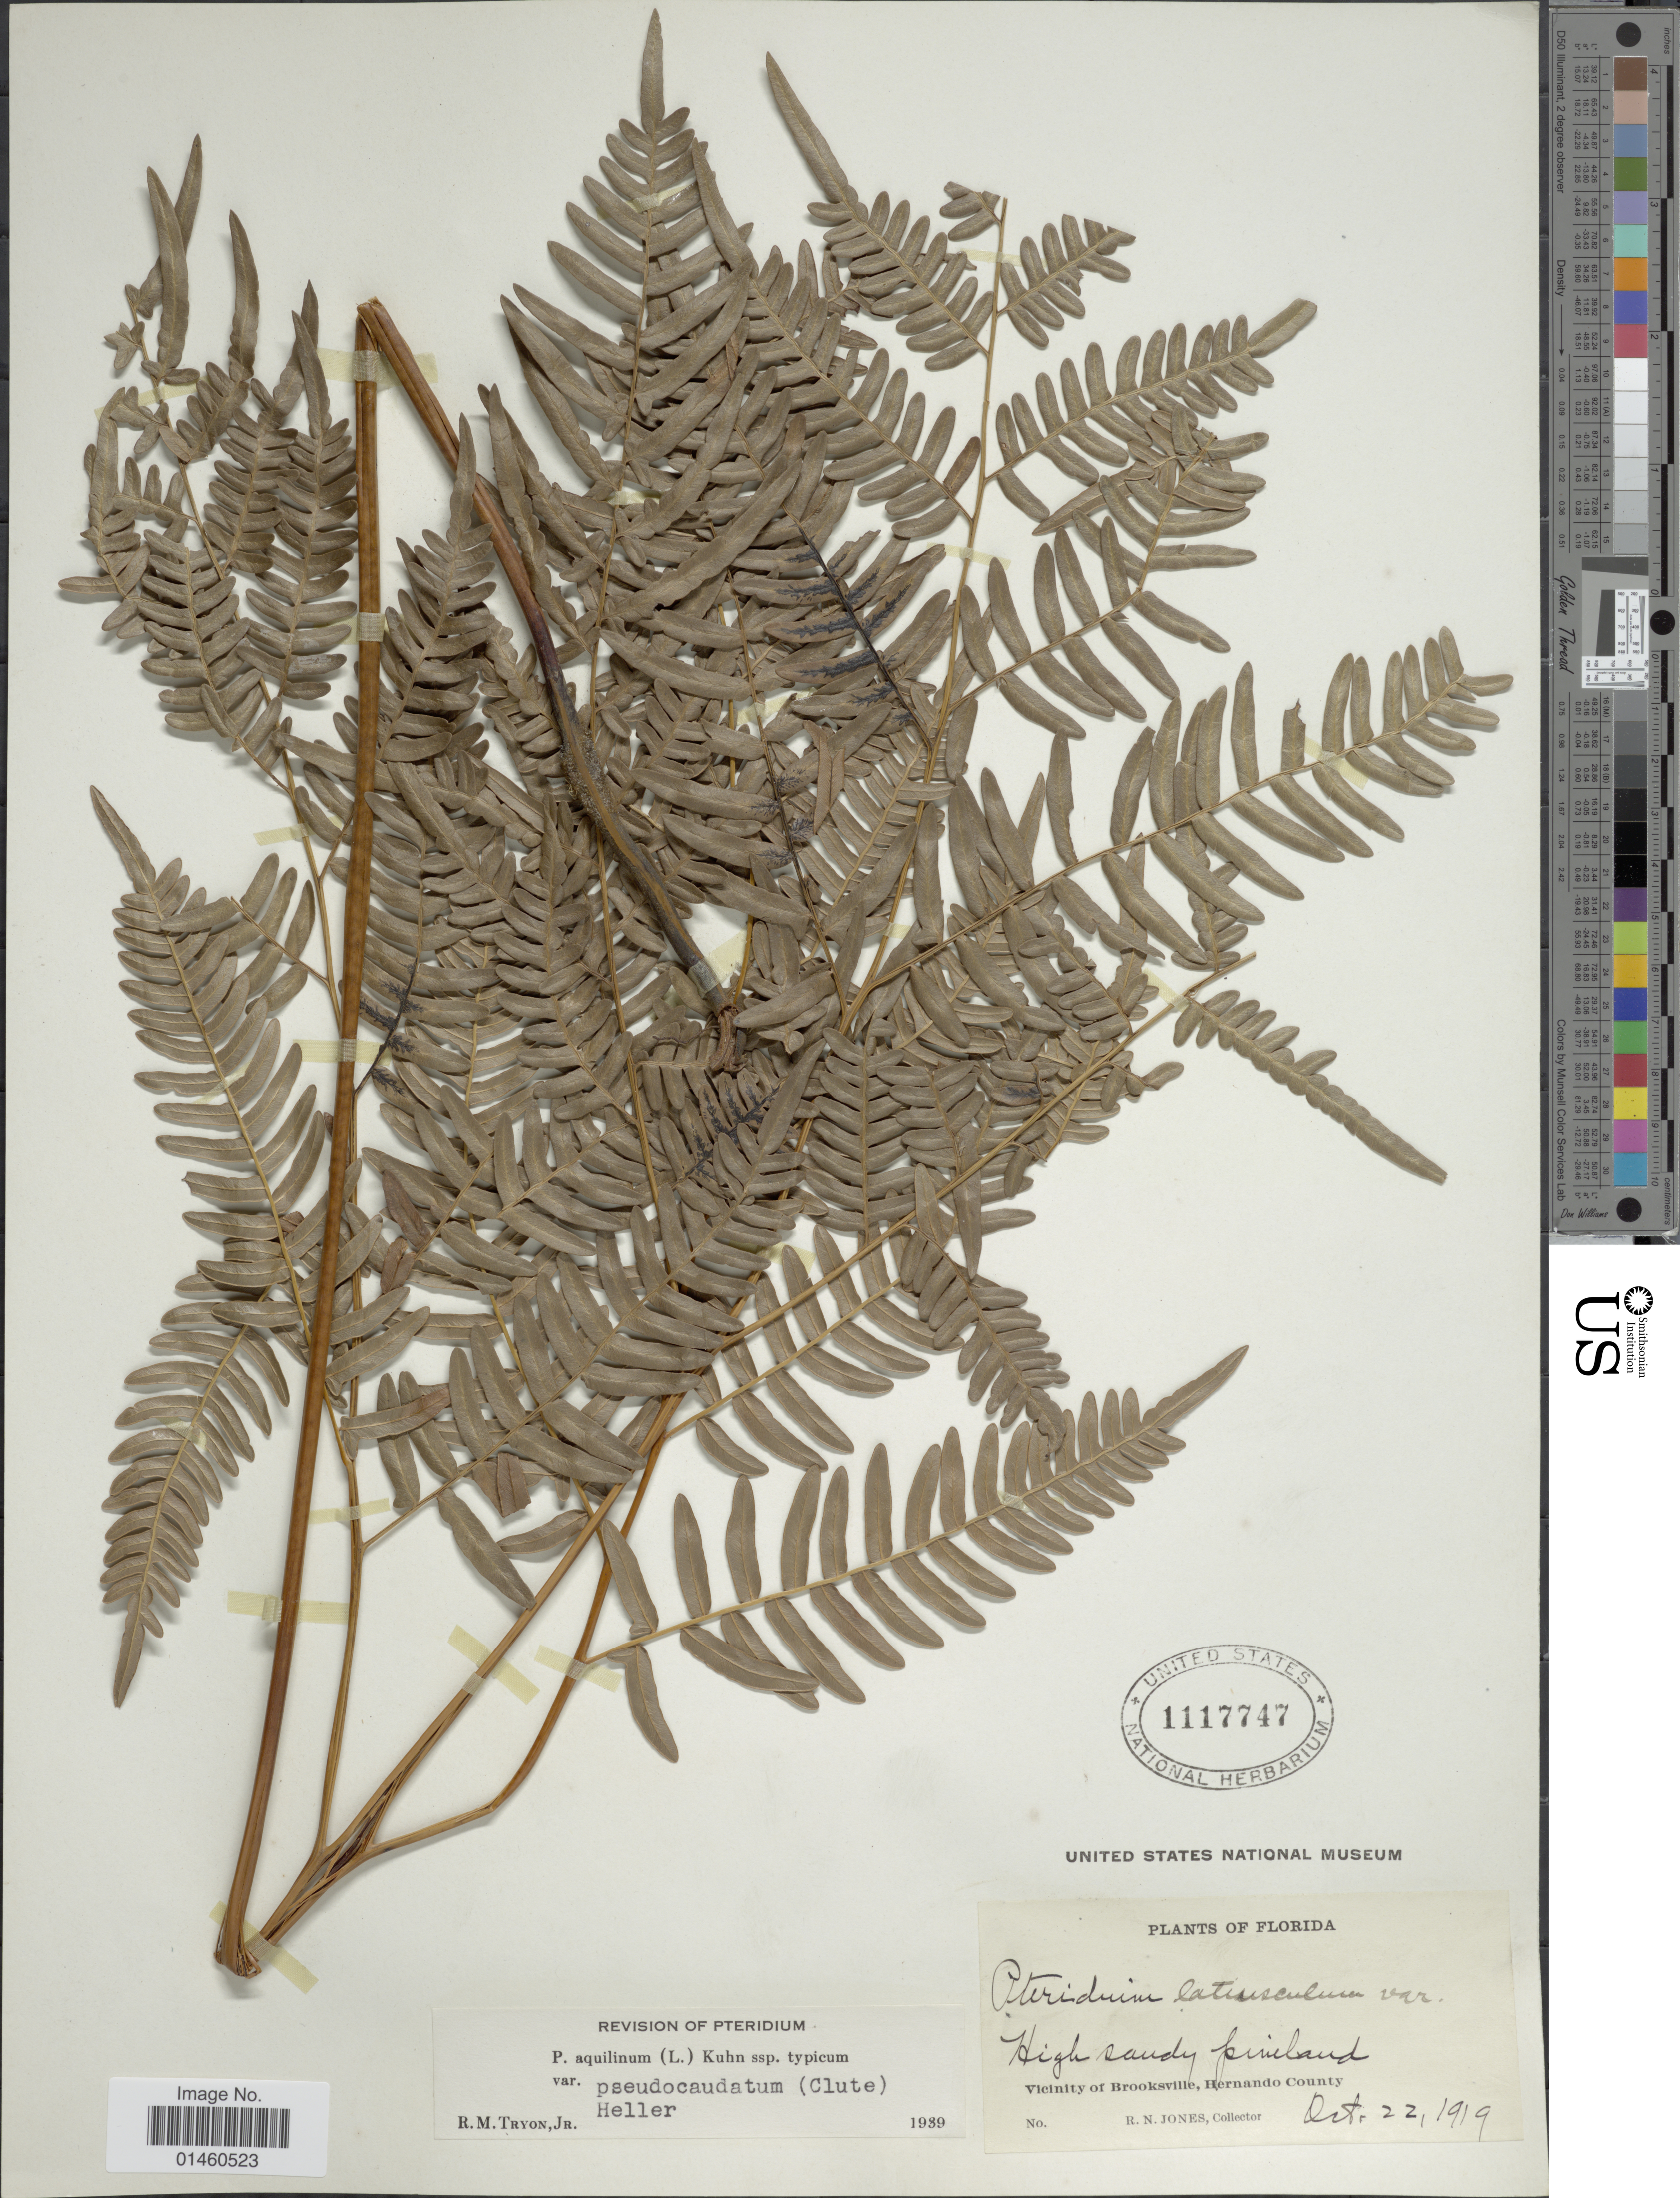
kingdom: Plantae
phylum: Tracheophyta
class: Polypodiopsida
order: Polypodiales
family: Dennstaedtiaceae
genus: Pteridium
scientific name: Pteridium aquilinum var. pseudocaudatum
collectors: R. N. Jones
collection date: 1919-10-22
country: United States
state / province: Florida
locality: Vicinity of Brooksville, Hernando County.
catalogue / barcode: US 1117747